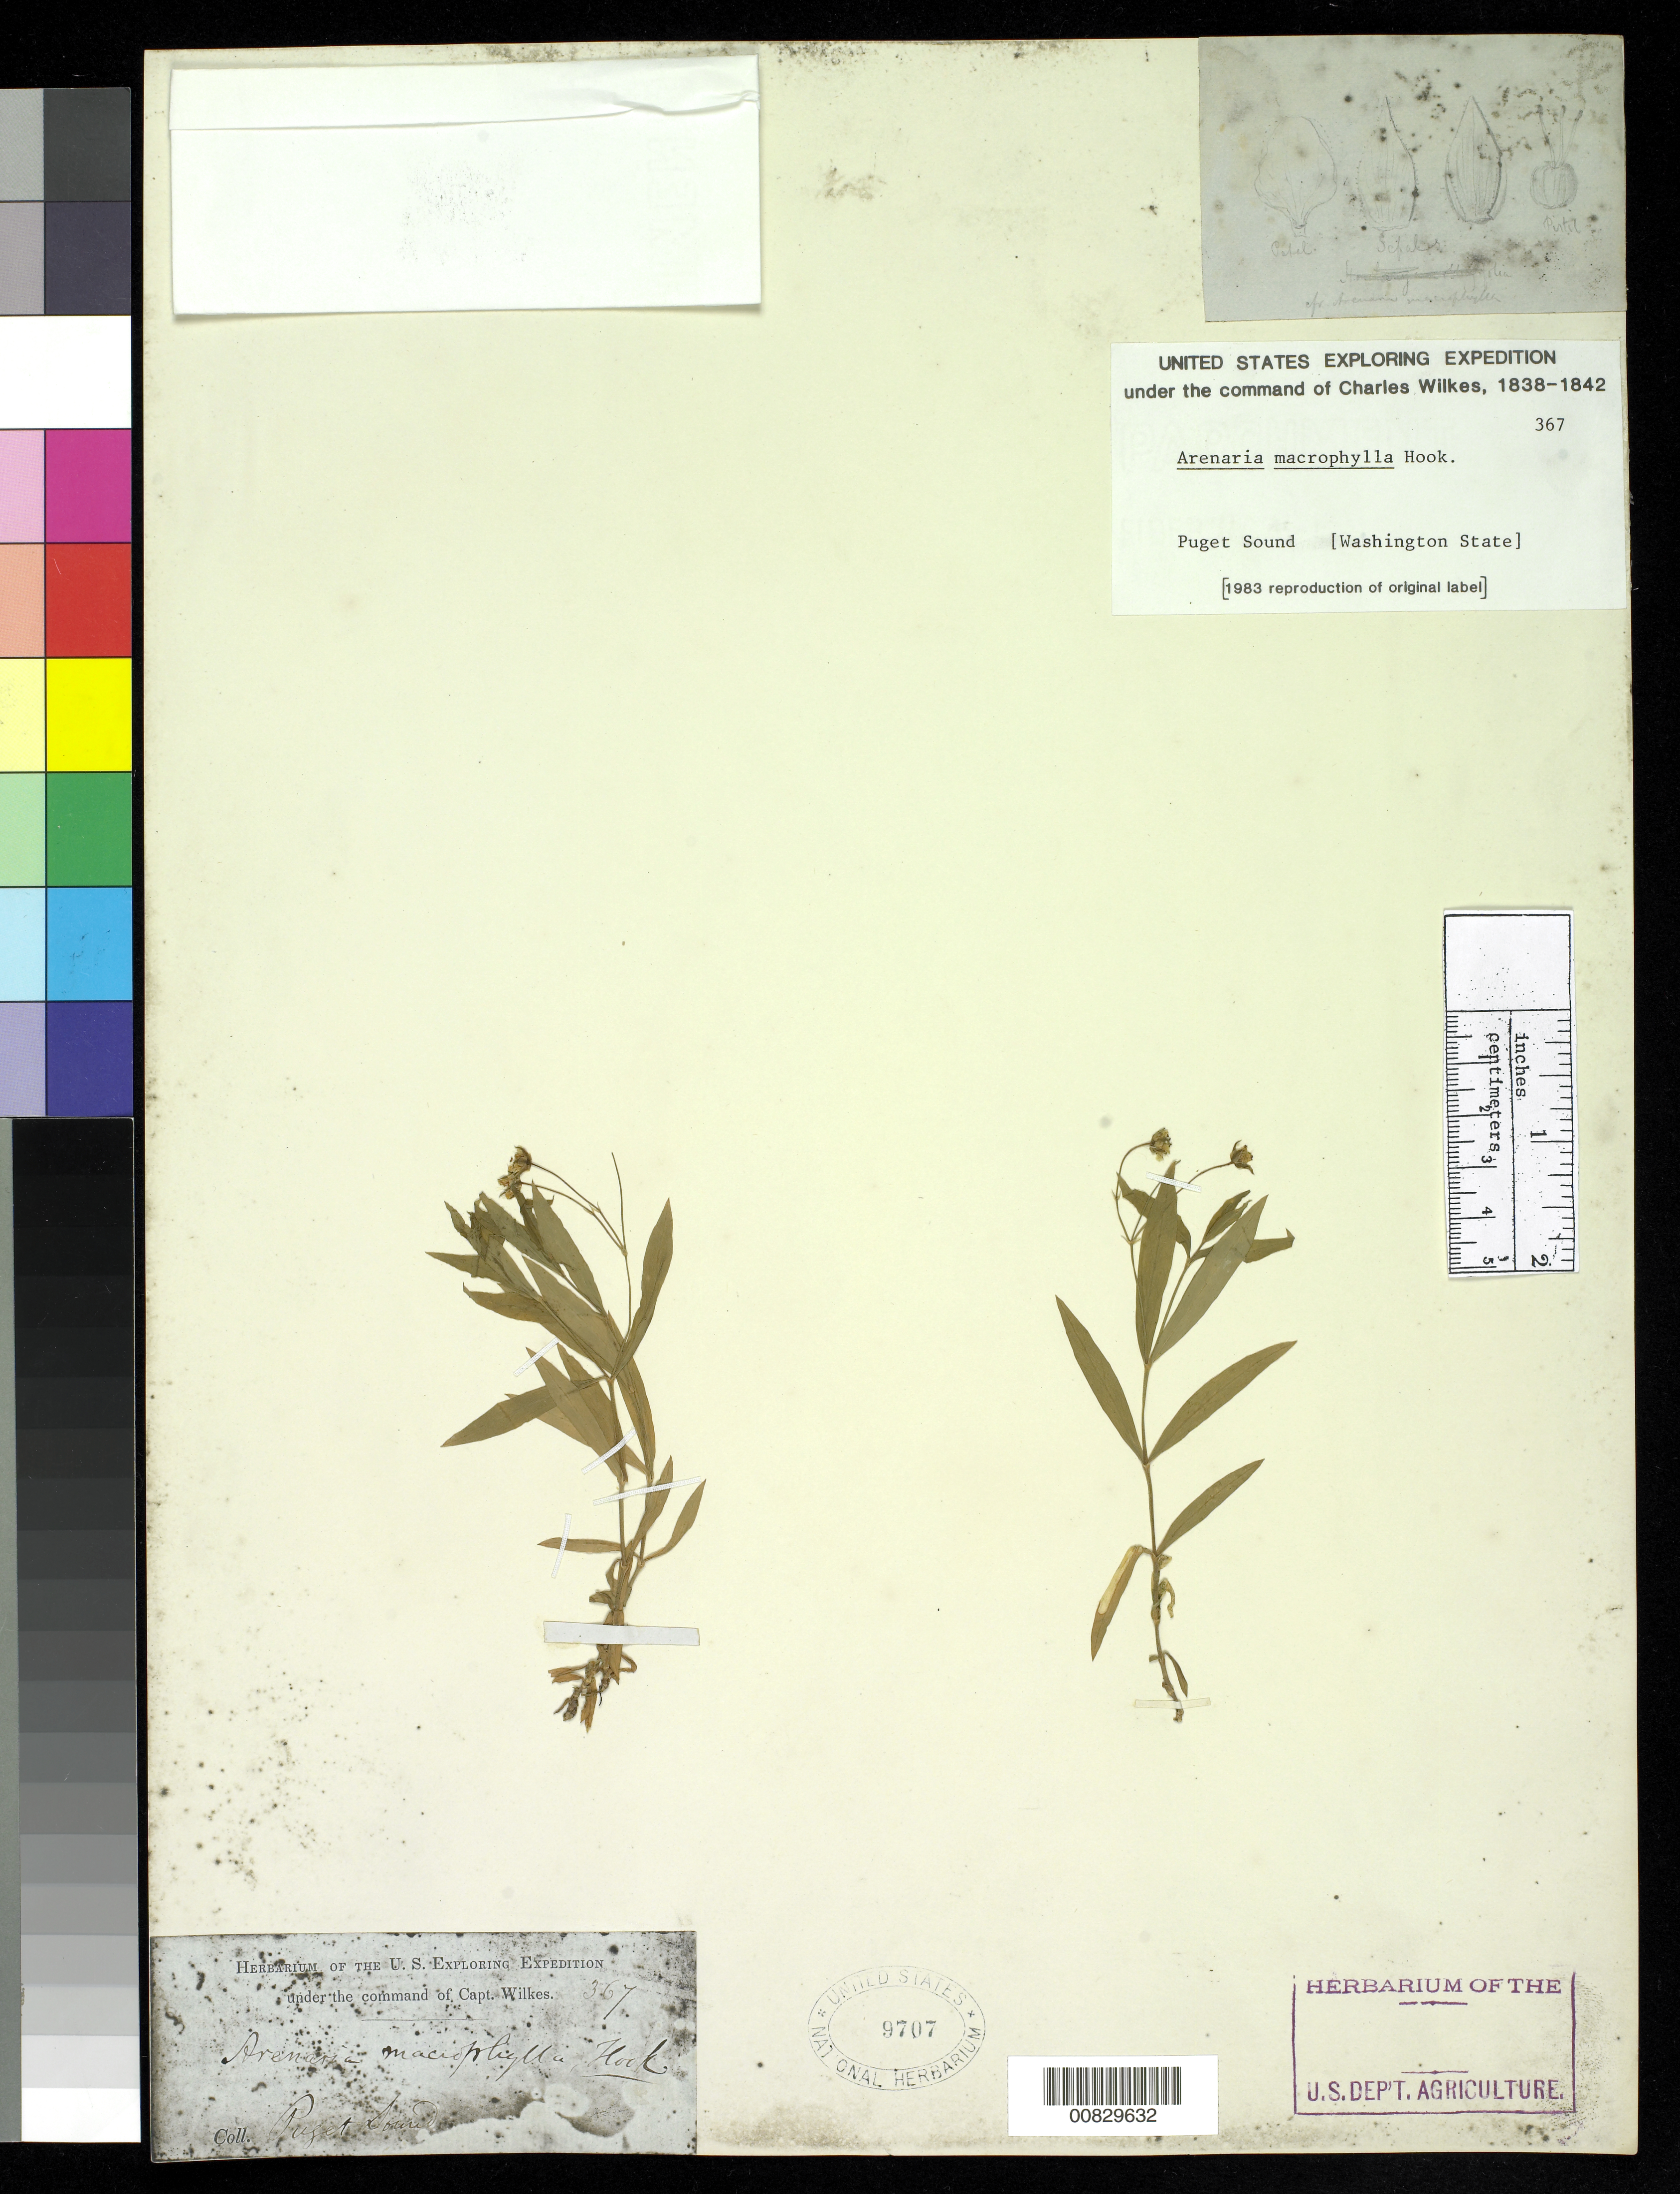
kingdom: Plantae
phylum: Tracheophyta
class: Magnoliopsida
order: Caryophyllales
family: Caryophyllaceae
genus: Moehringia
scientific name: Moehringia macrophylla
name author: (Hook.) Fenzl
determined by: Strong, Mark T., (BOT), Smithsonian Institution - National Museum of Natural History (UNITED STATES)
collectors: Wilkes Explor. Exped.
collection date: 1838/1842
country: United States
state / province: Washington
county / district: King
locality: Puget Sound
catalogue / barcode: US 9707